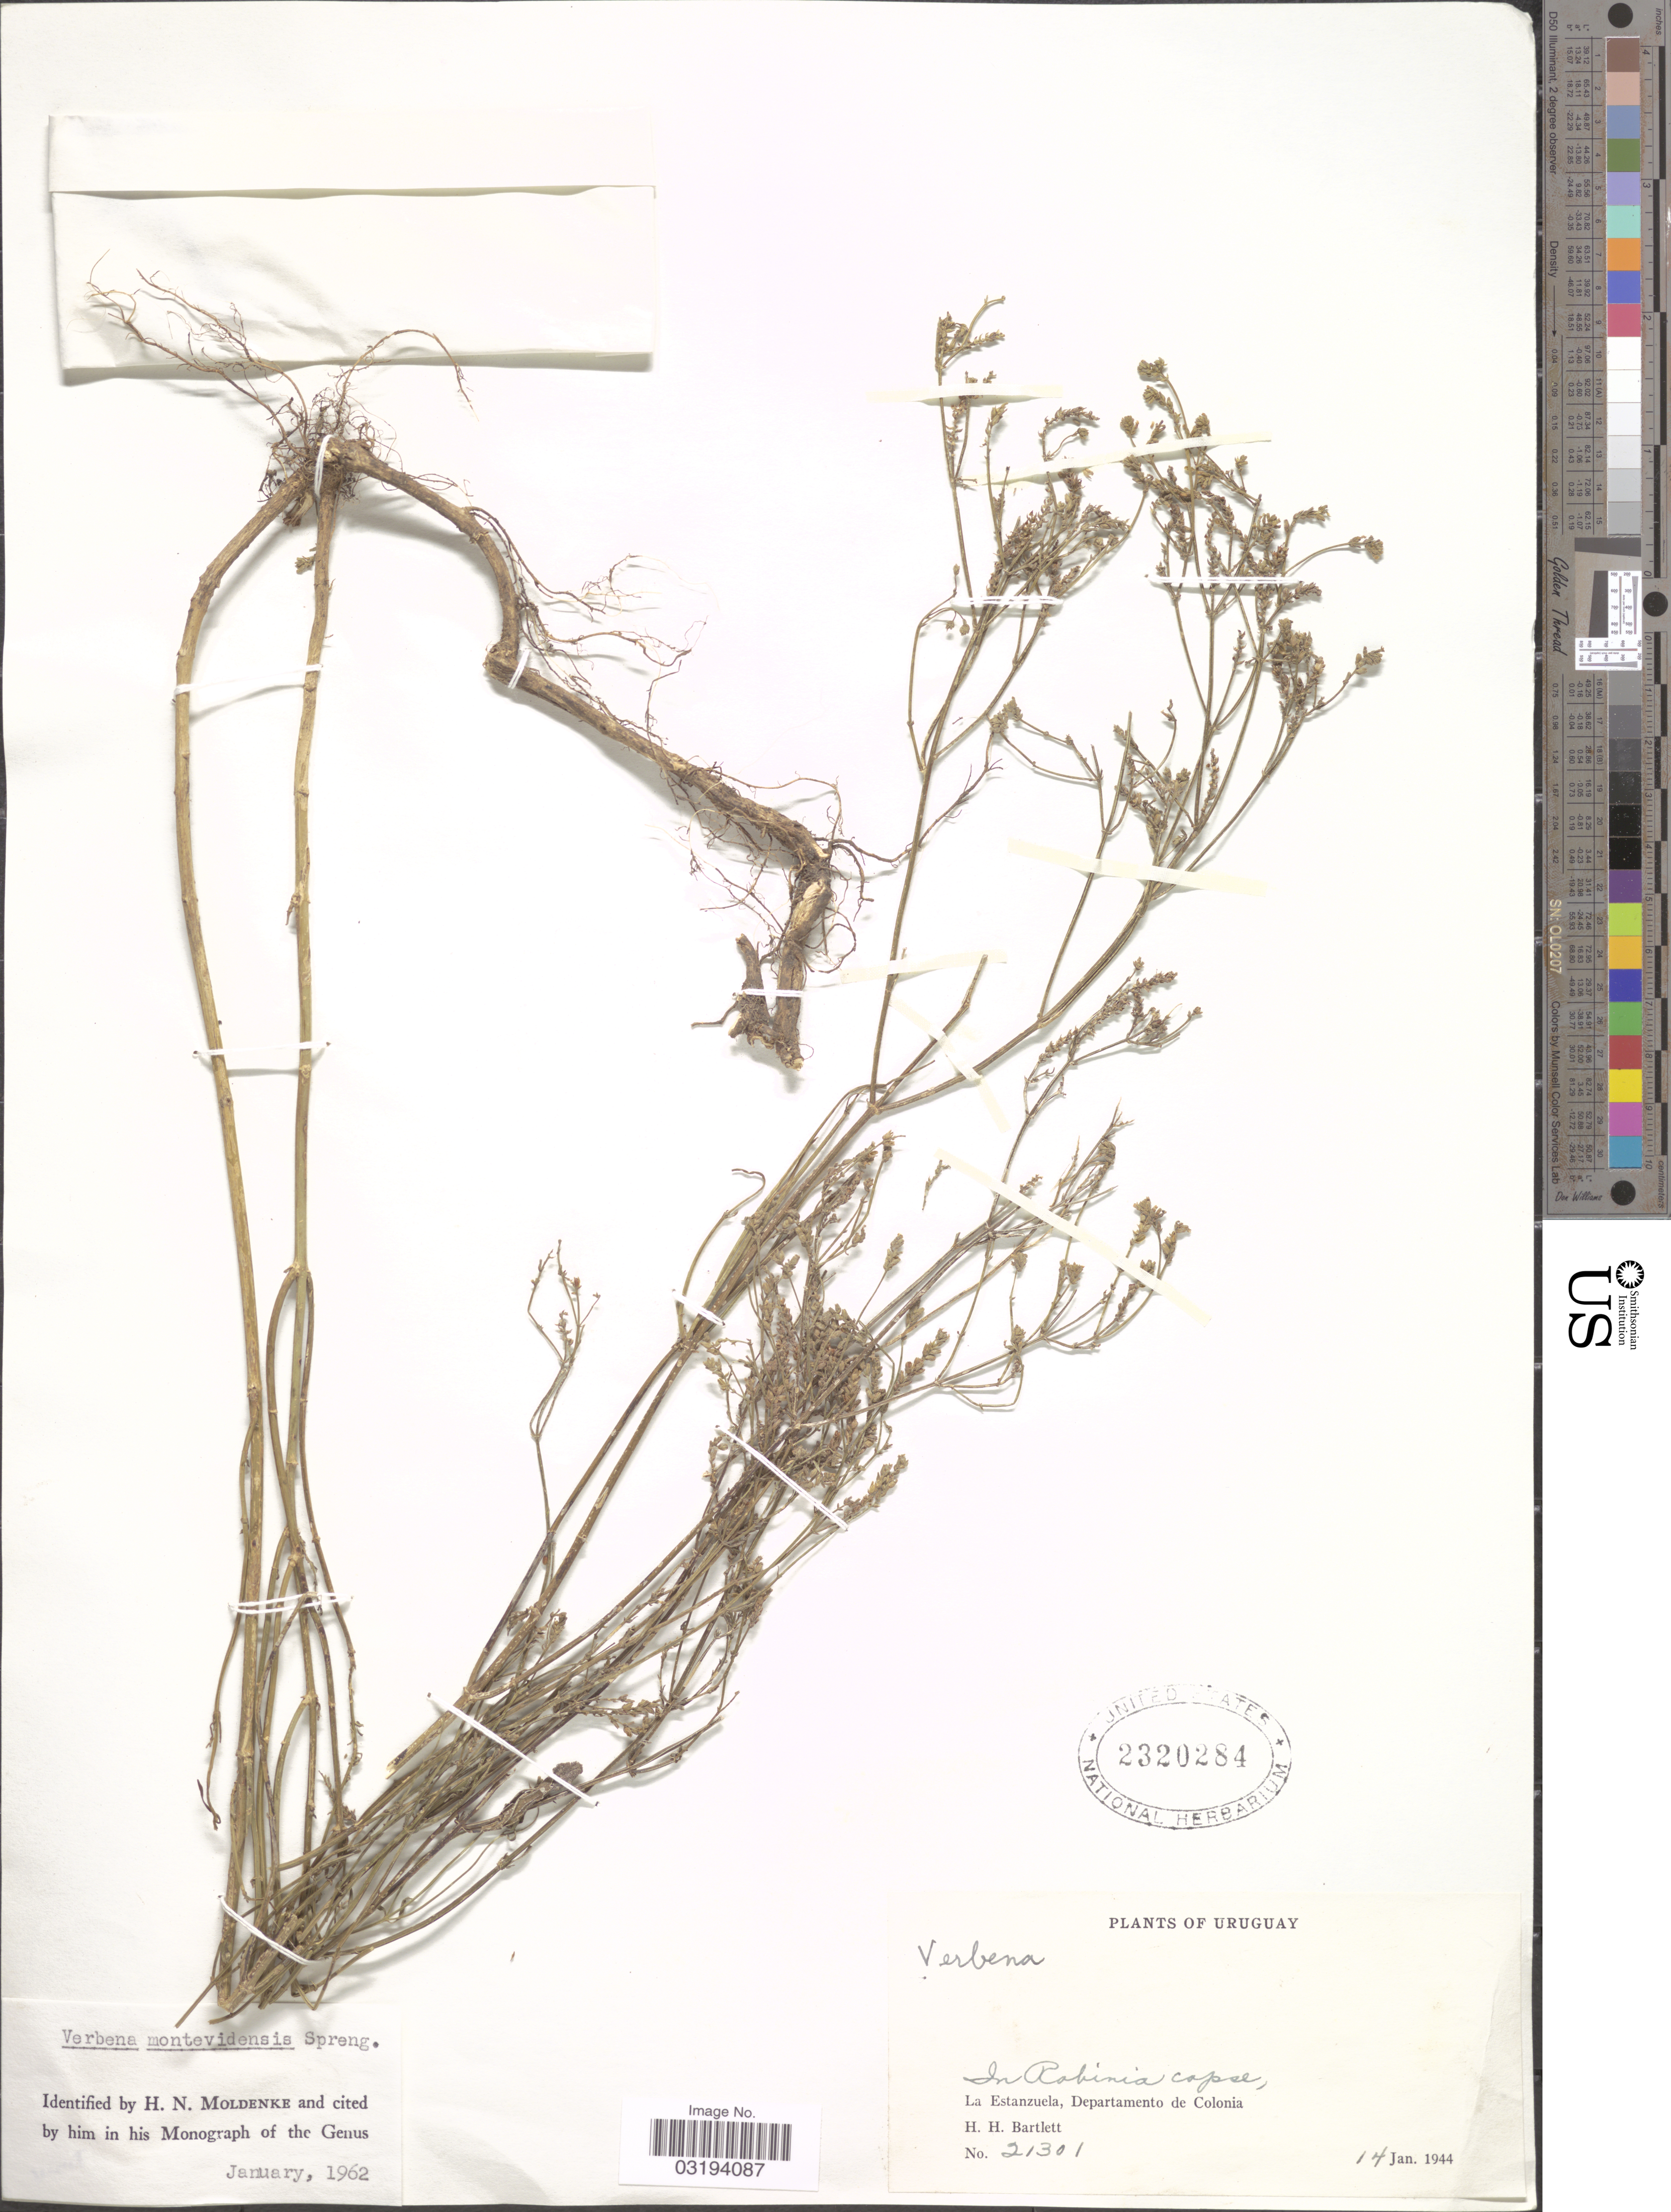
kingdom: Plantae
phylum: Tracheophyta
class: Magnoliopsida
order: Lamiales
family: Verbenaceae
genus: Verbena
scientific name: Verbena montevidensis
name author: Spreng.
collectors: H. H. Bartlett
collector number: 21301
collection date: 1944-01-14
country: Uruguay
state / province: Colonia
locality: In Robinia capse, La Estanzuela, Departamento de Colonia.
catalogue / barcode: US 2320284